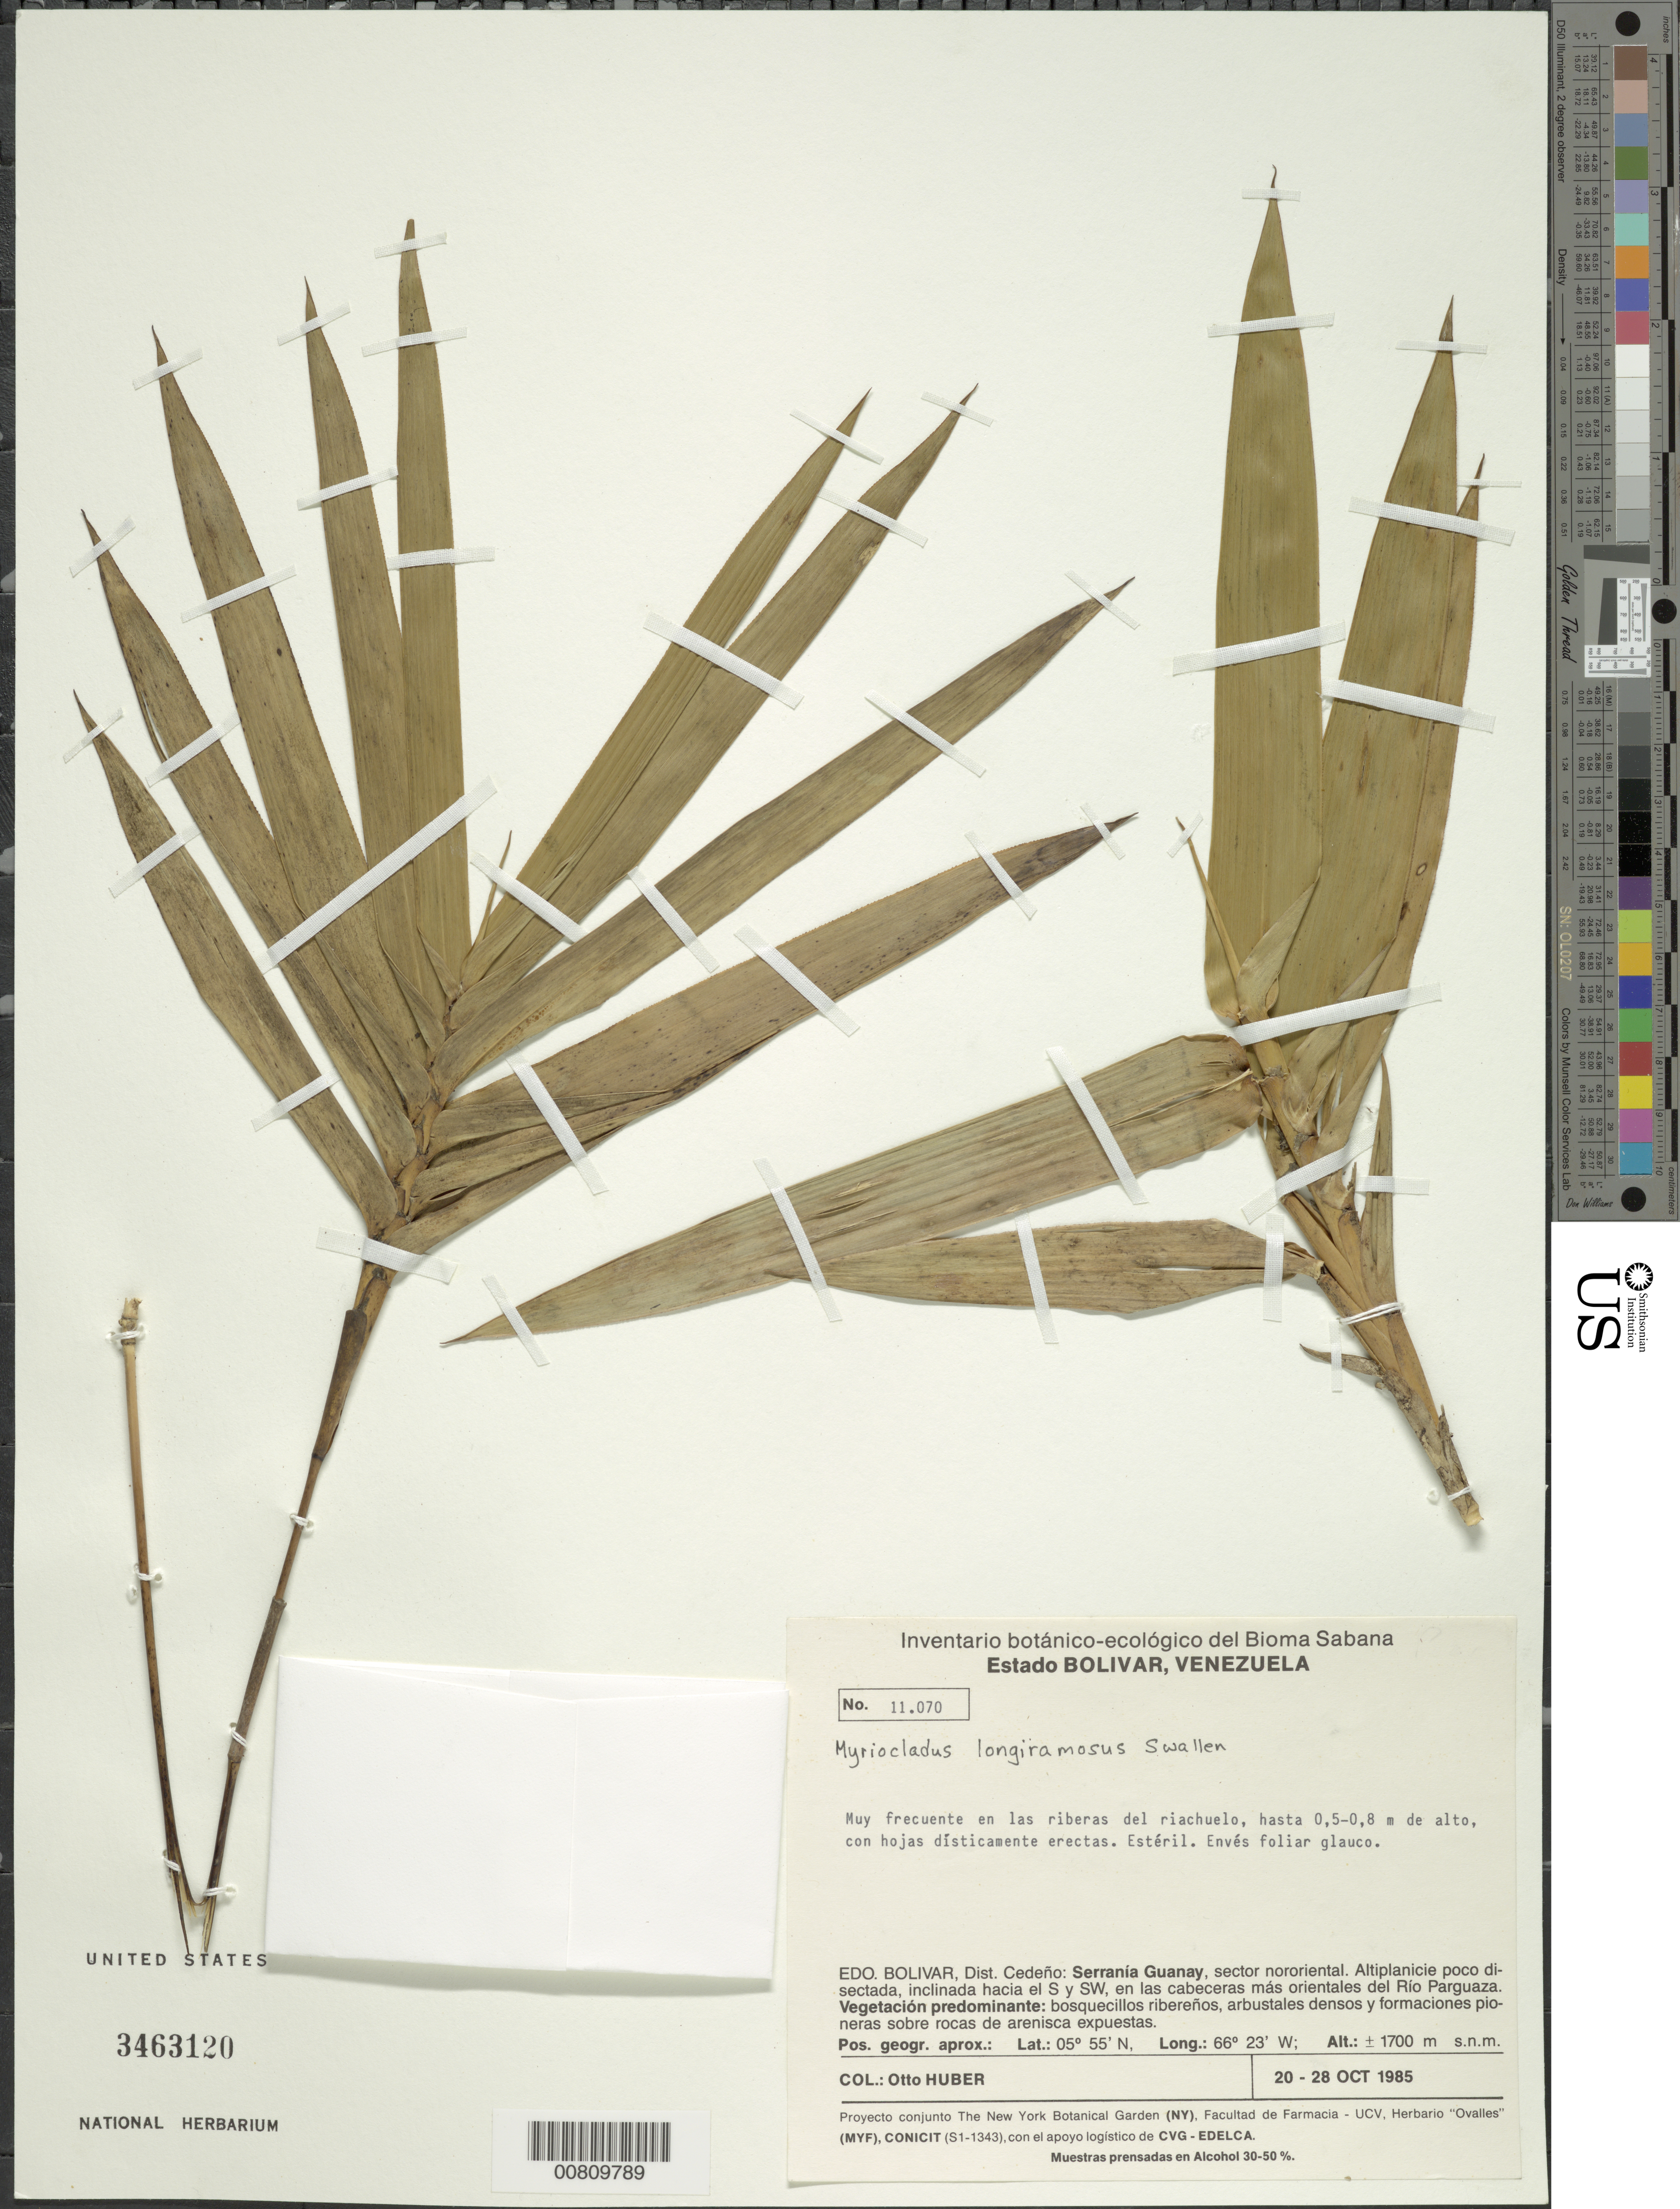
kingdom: Plantae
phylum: Tracheophyta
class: Liliopsida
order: Poales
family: Poaceae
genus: Myriocladus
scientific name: Myriocladus longiramosus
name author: Swallen in Maguire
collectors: O. Huber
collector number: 11070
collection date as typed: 20 Oct 1985 to 28 Oct 1985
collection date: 1985-10-20/1985-10-28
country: Venezuela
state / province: Bolivar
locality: Cedeno, Serrania Guanay.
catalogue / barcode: US 3463120